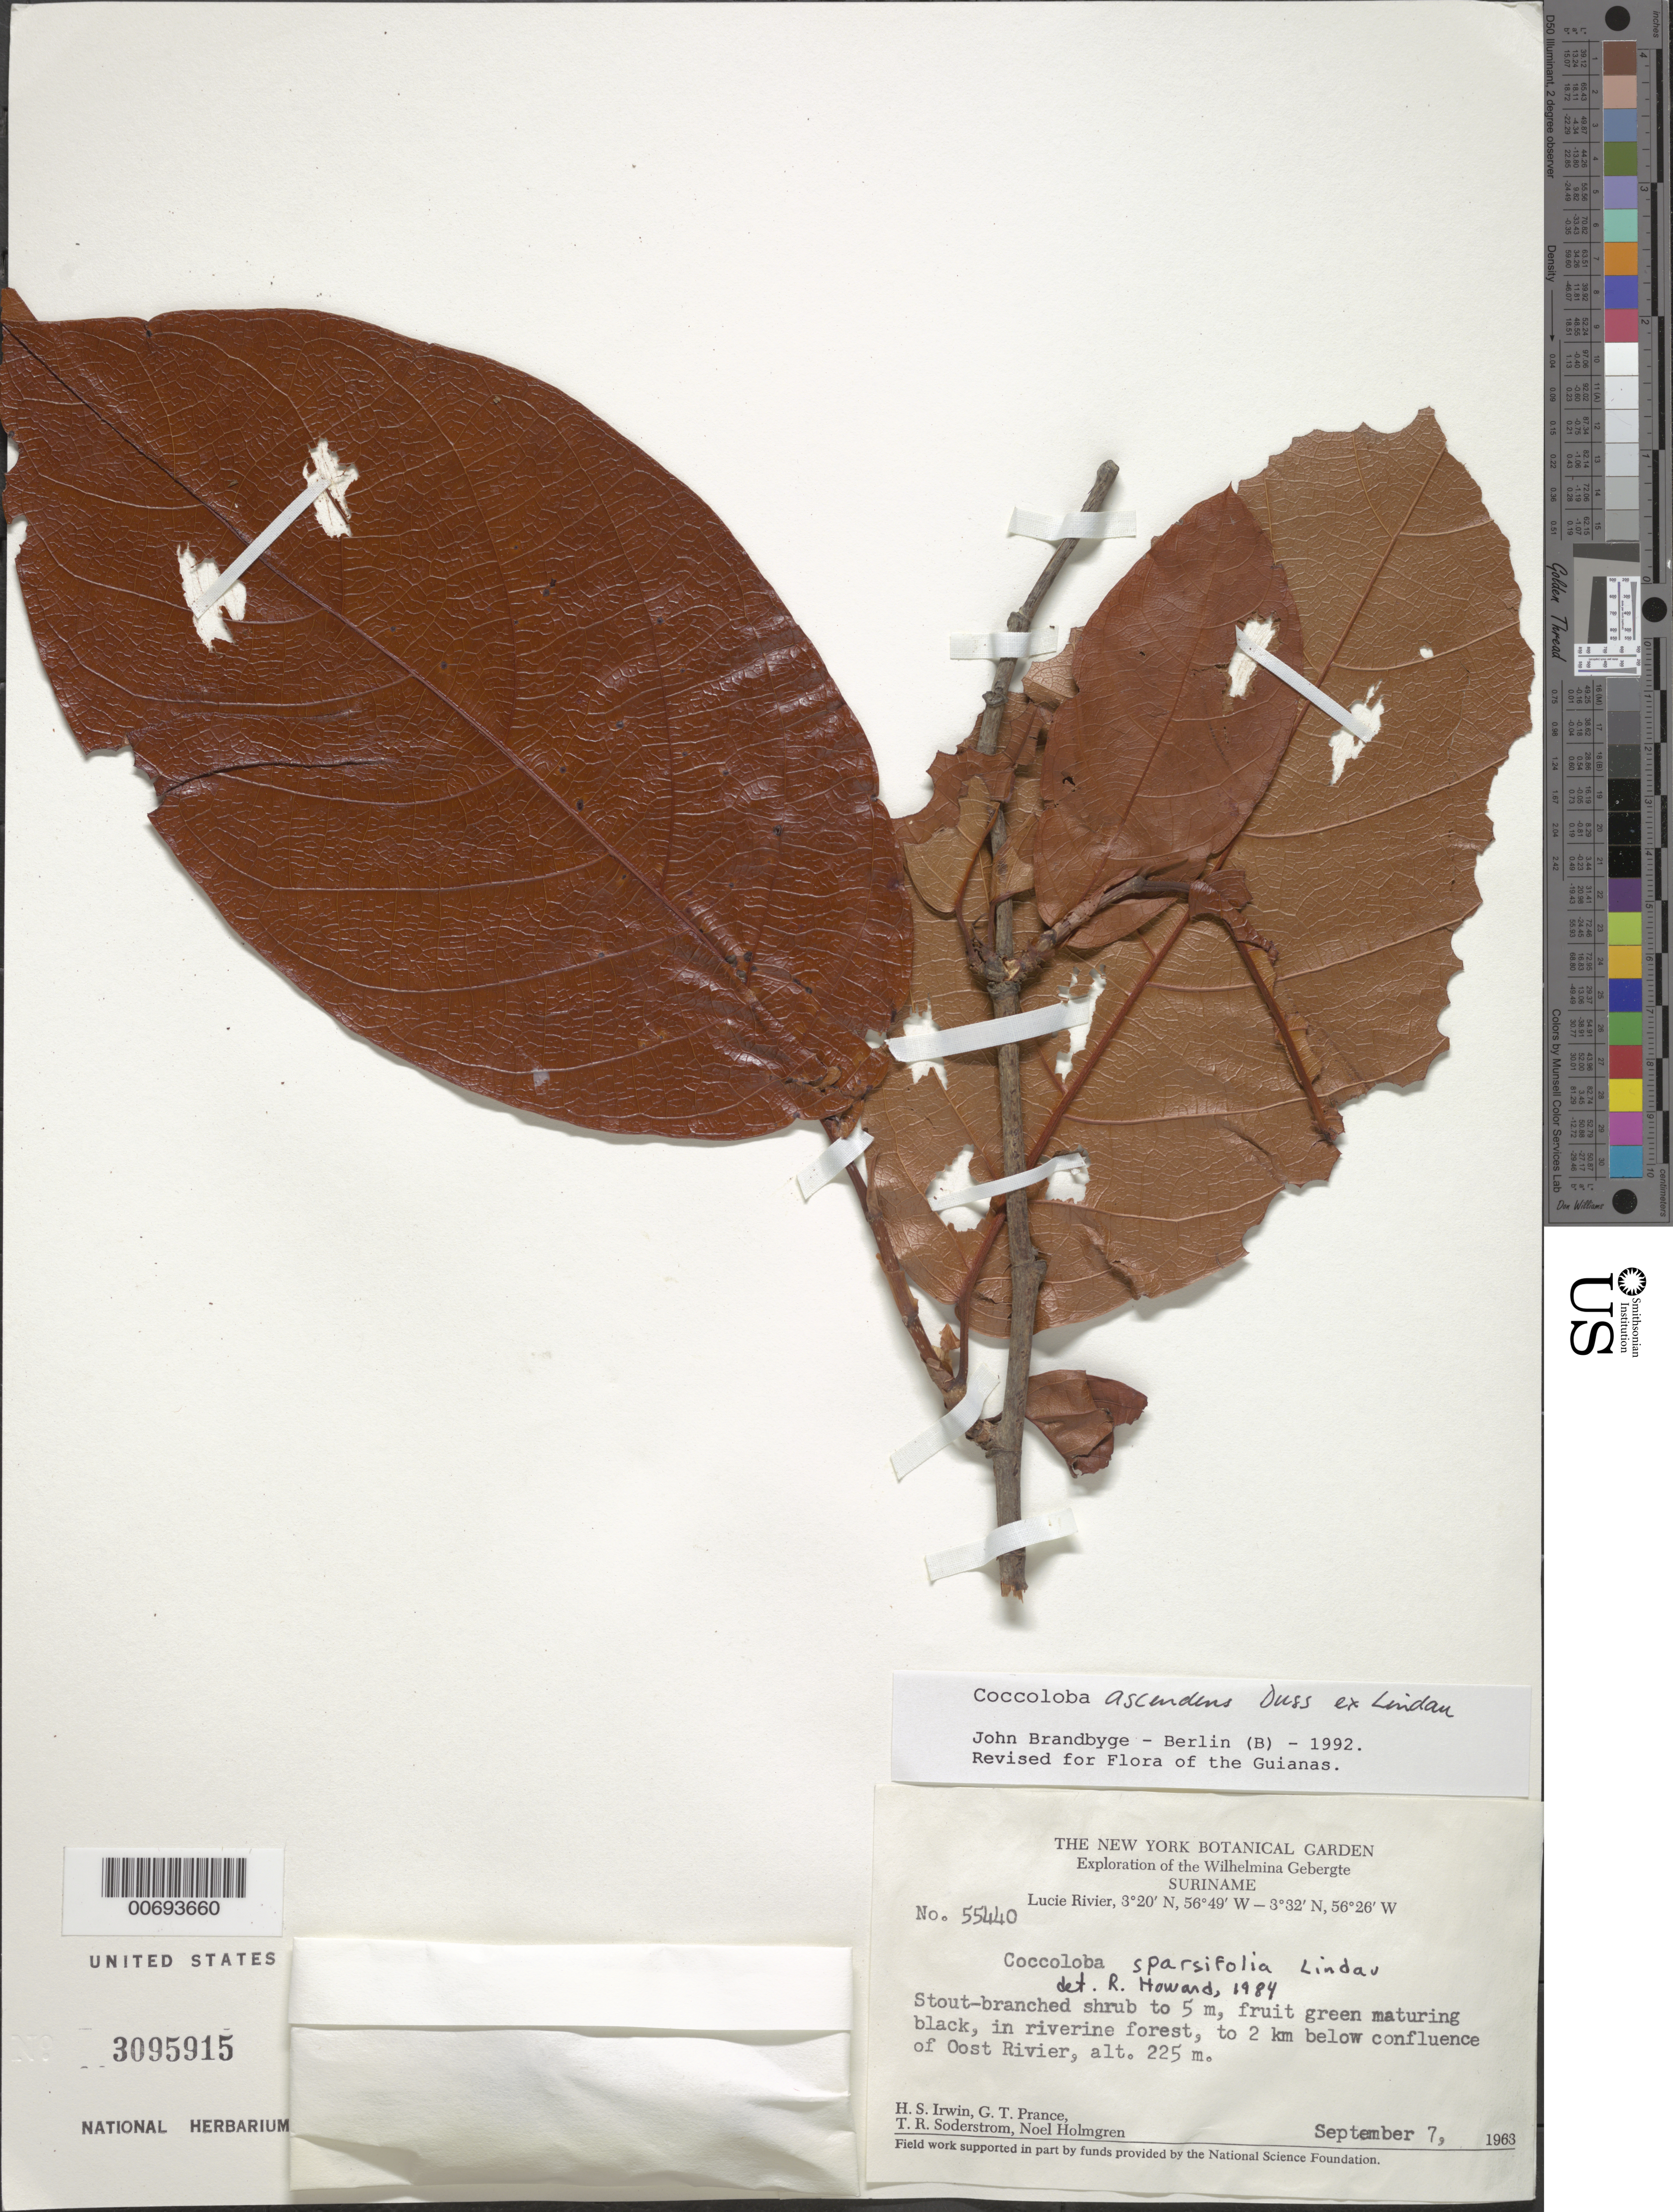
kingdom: Plantae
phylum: Tracheophyta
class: Magnoliopsida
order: Caryophyllales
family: Polygonaceae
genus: Coccoloba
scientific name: Coccoloba sparsifolia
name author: Lindau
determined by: Howard, R. A.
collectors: H. Irwin, G. T. Prance, T. R. Soderstrom & N. H. Holmgren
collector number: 55440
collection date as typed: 7-Sep-63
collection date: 1963-09-07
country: Suriname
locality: Lucie R., 2 km below confl. with Oost R., Wilhelmina Gebergte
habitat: Riverine forest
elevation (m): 225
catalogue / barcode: US 3095915